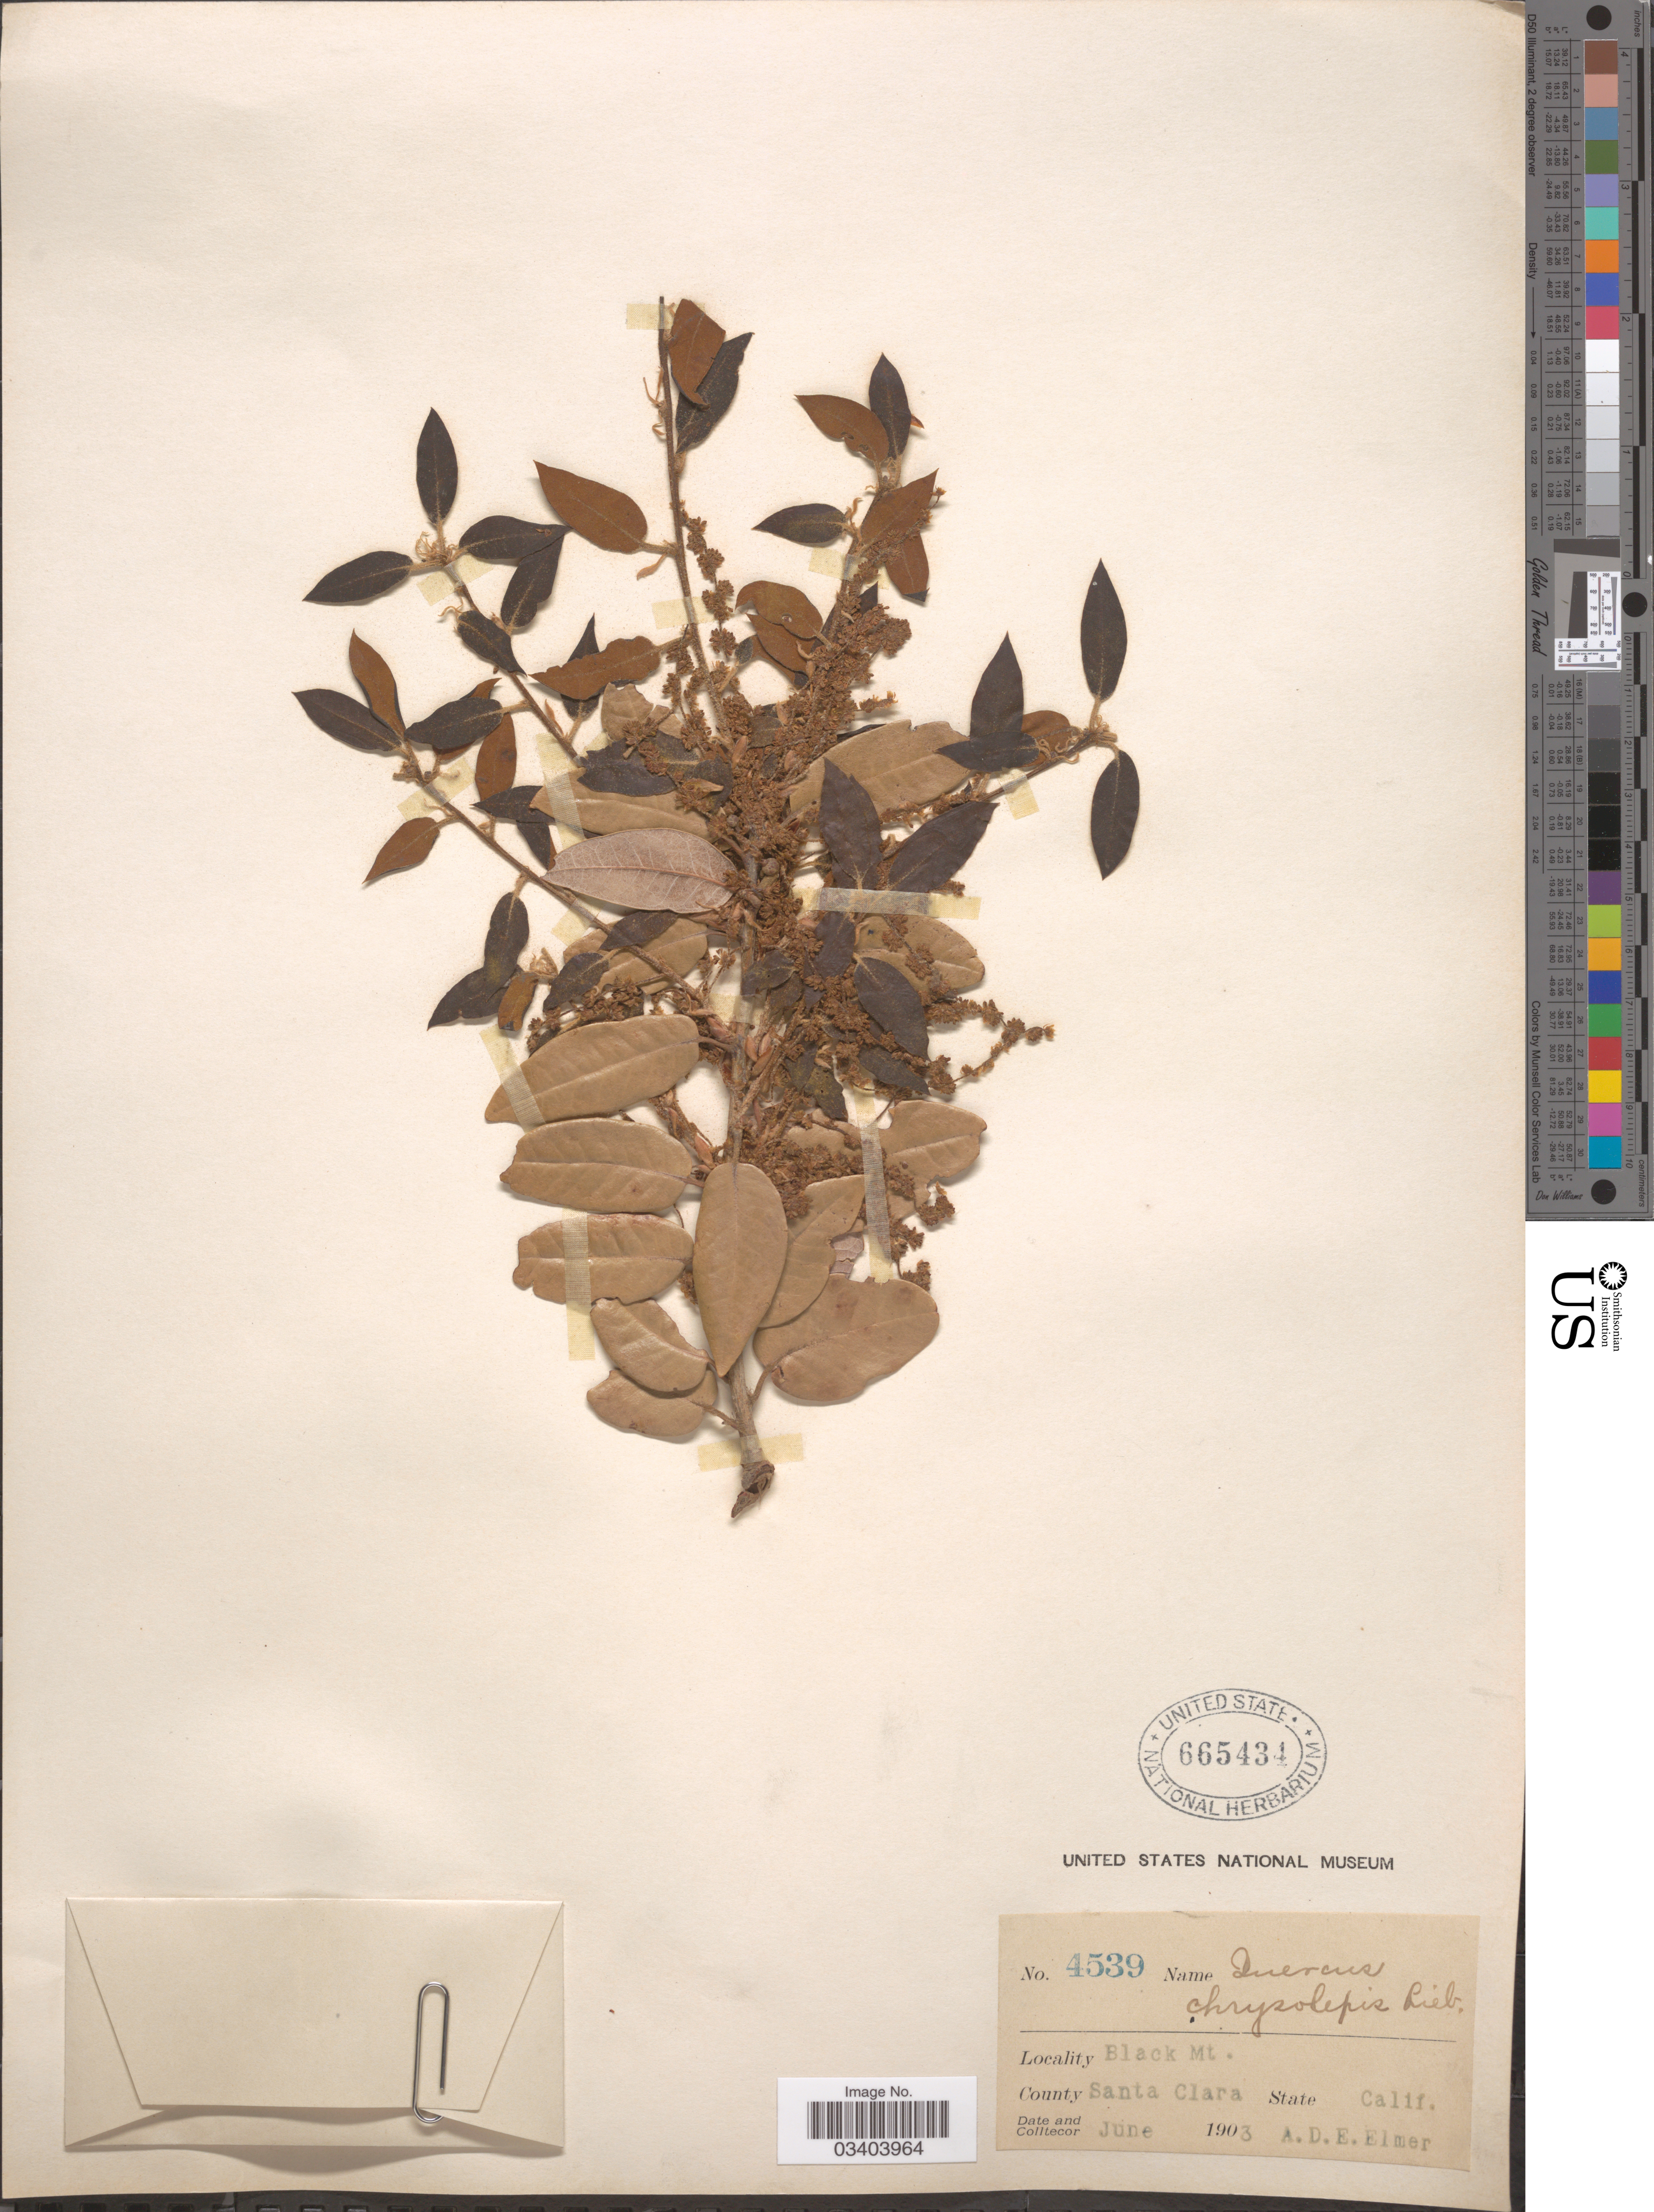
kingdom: Plantae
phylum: Tracheophyta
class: Magnoliopsida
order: Fagales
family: Fagaceae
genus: Quercus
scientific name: Quercus chrysolepis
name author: Liebm.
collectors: A. D. E. Elmer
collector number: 4539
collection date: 1903-06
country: United States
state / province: California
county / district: Santa Clara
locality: Black Mt. County Santa Clara.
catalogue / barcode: US 665434